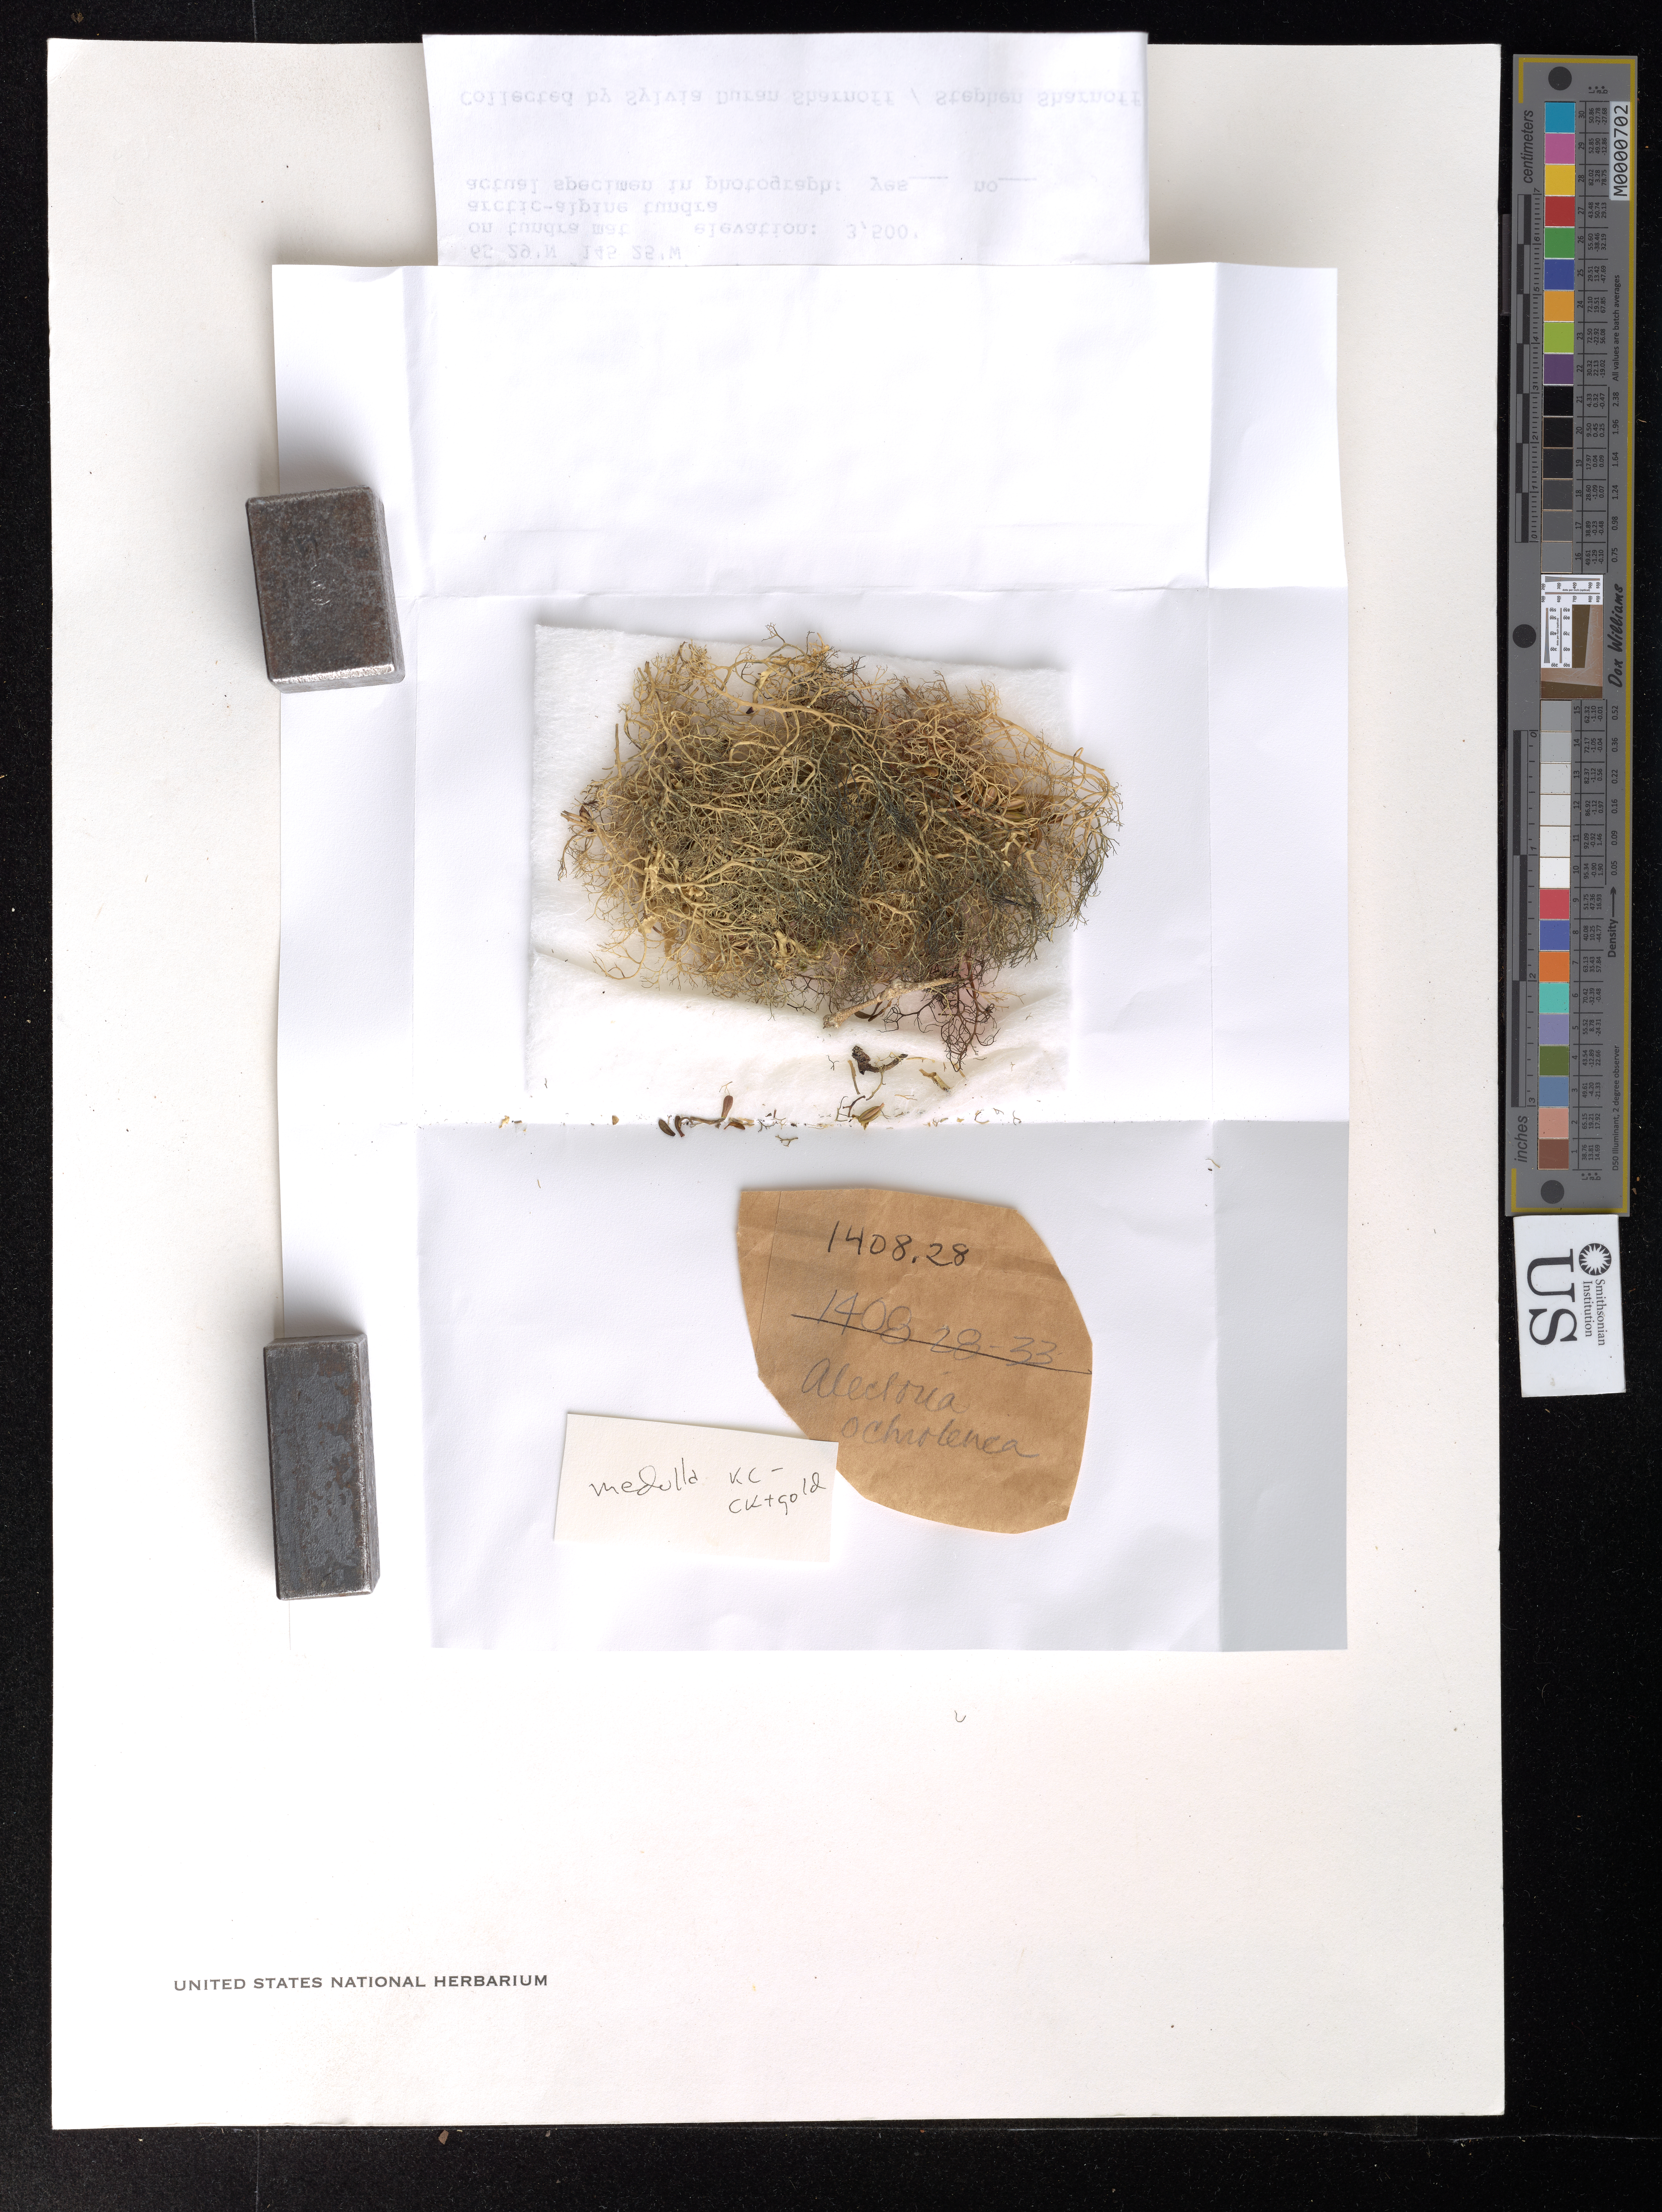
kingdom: Fungi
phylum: Ascomycota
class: Lecanoromycetes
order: Lecanorales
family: Parmeliaceae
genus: Alectoria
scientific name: Alectoria ochroleuca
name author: (Hoffm.) A. Massal.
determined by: Lichen Identifications Updating Project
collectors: S. Sharnoff & S. Sharnoff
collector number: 1408.28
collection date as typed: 07-09-94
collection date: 1994-07-09 or 1994-09-07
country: United States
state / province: Alaska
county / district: Yukon-Koyukuk C. A.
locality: Eagle Summit, NE of Fairbanks, Hwy 6 (Steese Hwy) within 1st mile, Pinnell Mtn. Trail.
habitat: On tundra mat, arctic-alpine tundra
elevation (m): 1067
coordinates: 65 29 N, 145 25 W